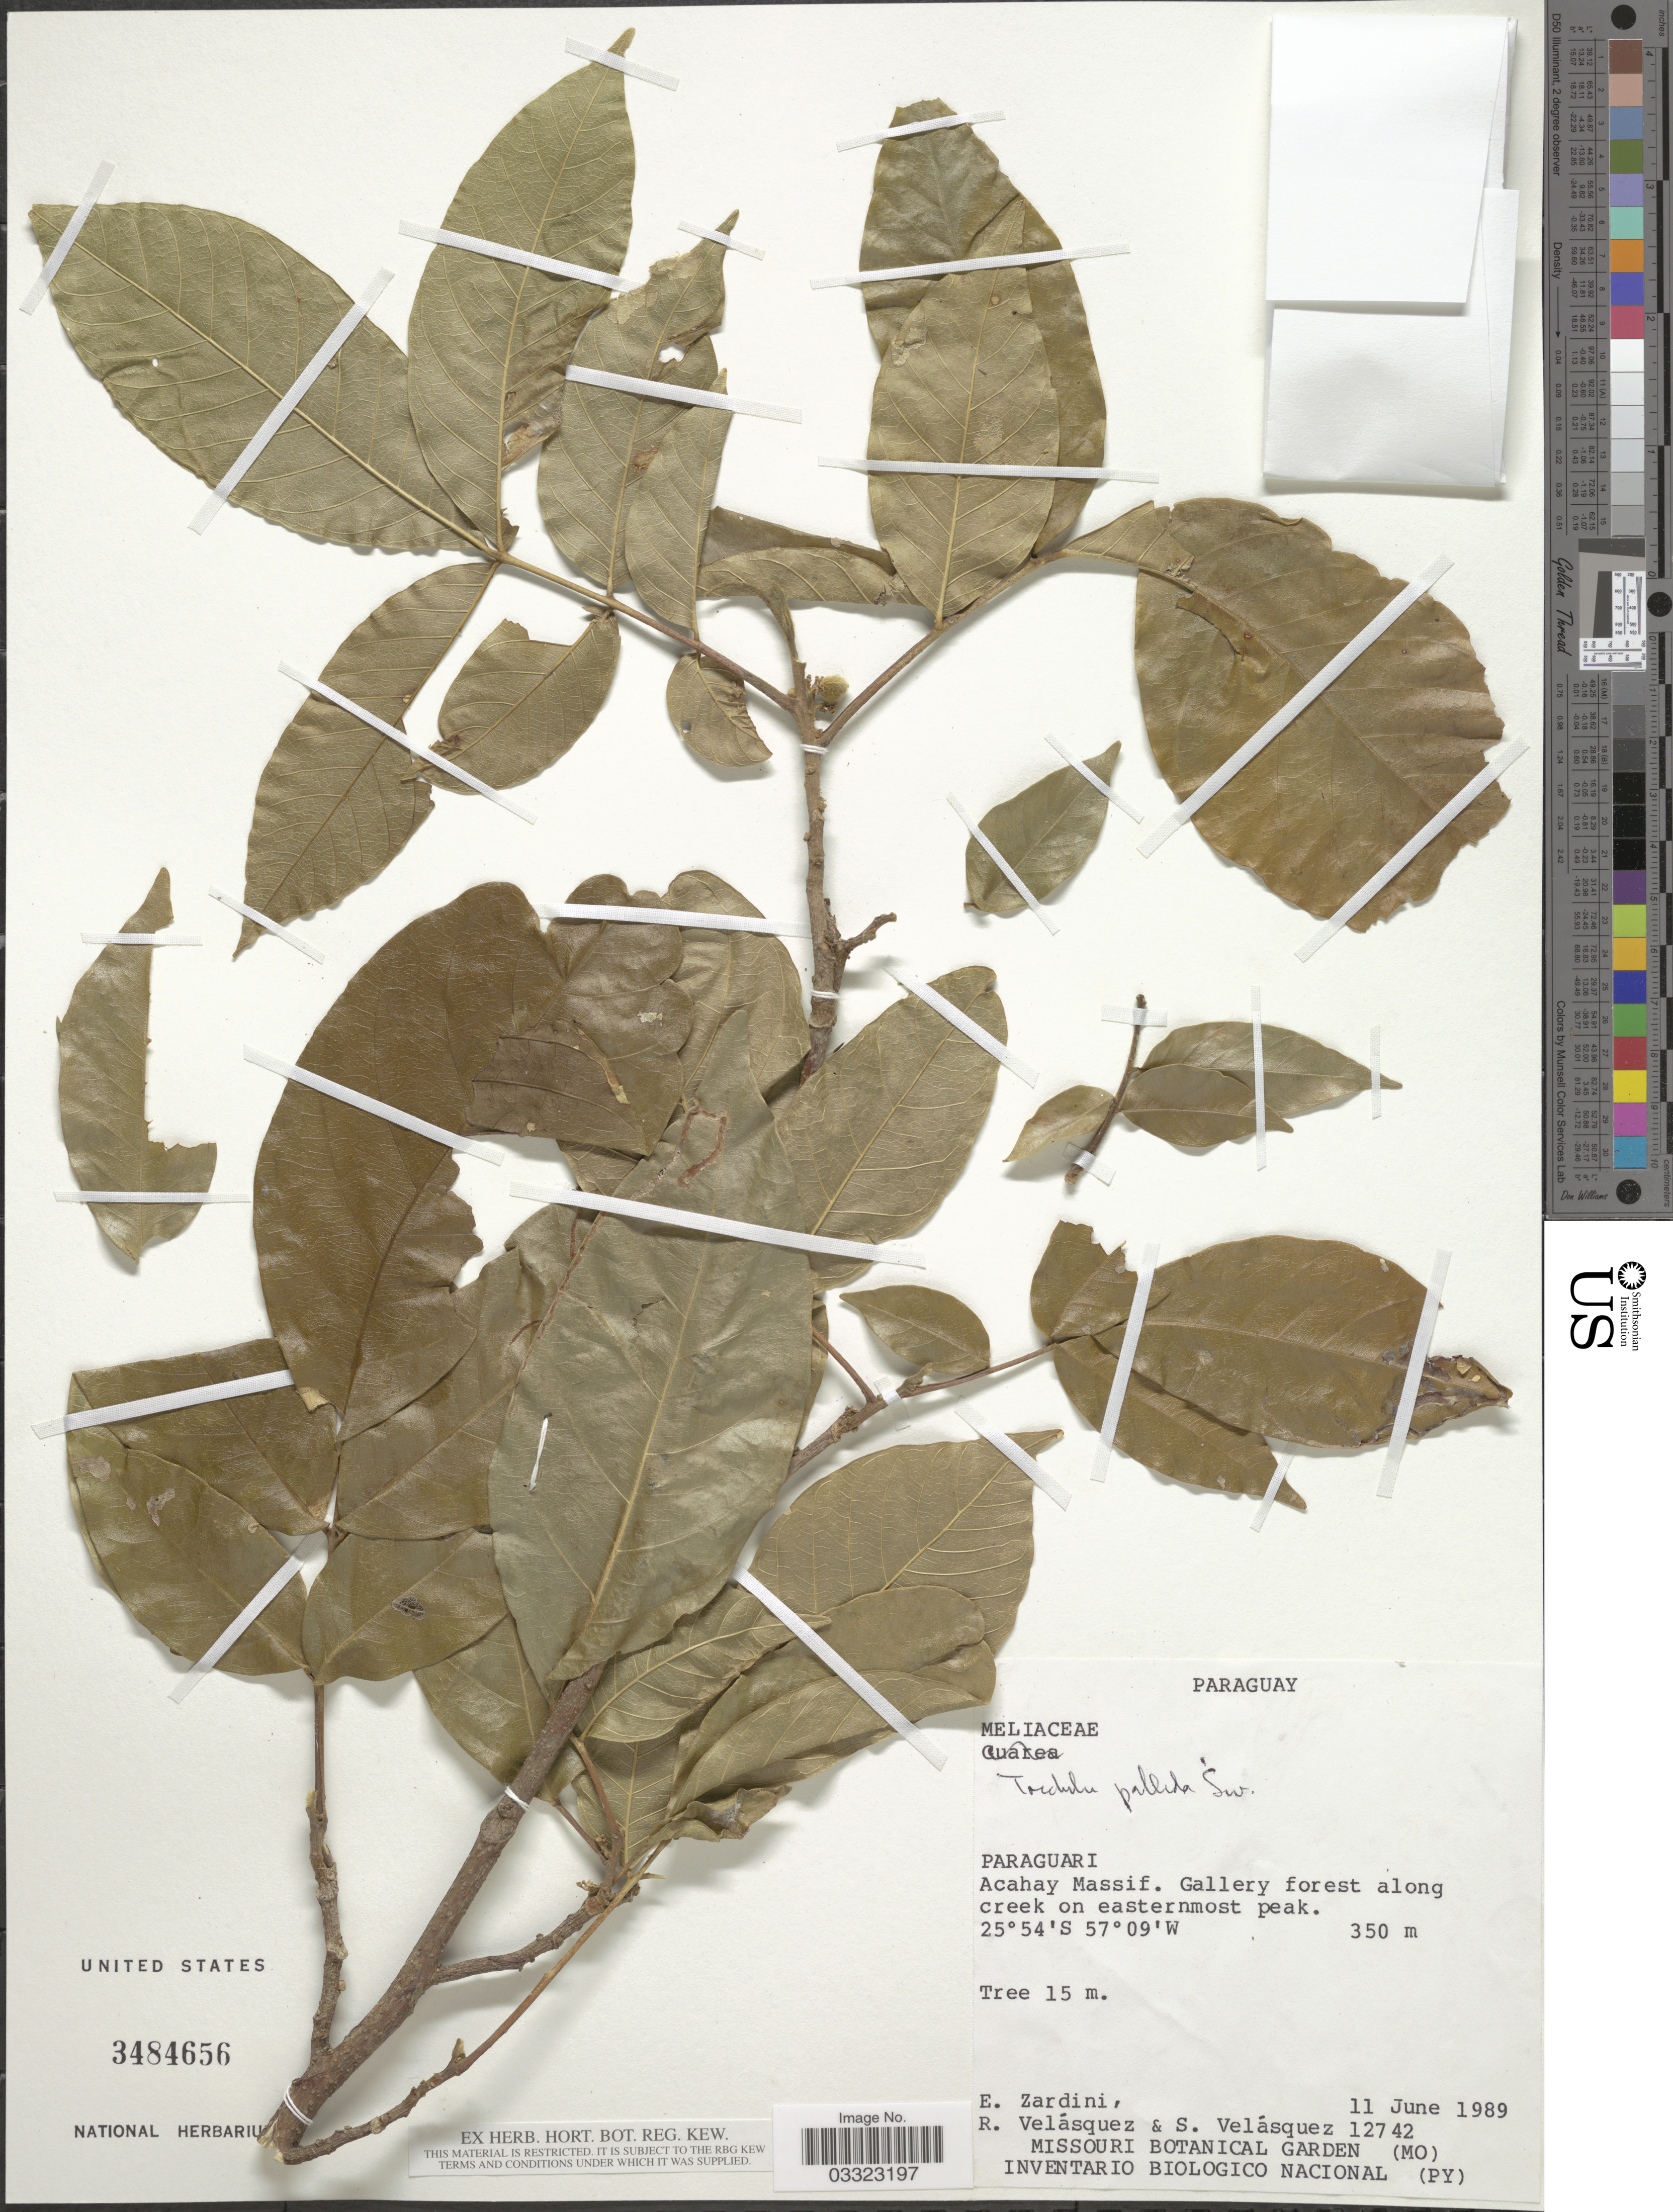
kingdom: Plantae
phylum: Tracheophyta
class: Magnoliopsida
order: Sapindales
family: Meliaceae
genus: Trichilia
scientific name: Trichilia pallida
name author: Sw.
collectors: E. Zardini, R. Velásquez & S. Velasquez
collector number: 12742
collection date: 1989-06-11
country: Paraguay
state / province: Paraguari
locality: Acahay Massif. Gallery forest along creek on easternmost peak.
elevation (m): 350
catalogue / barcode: US 3484656